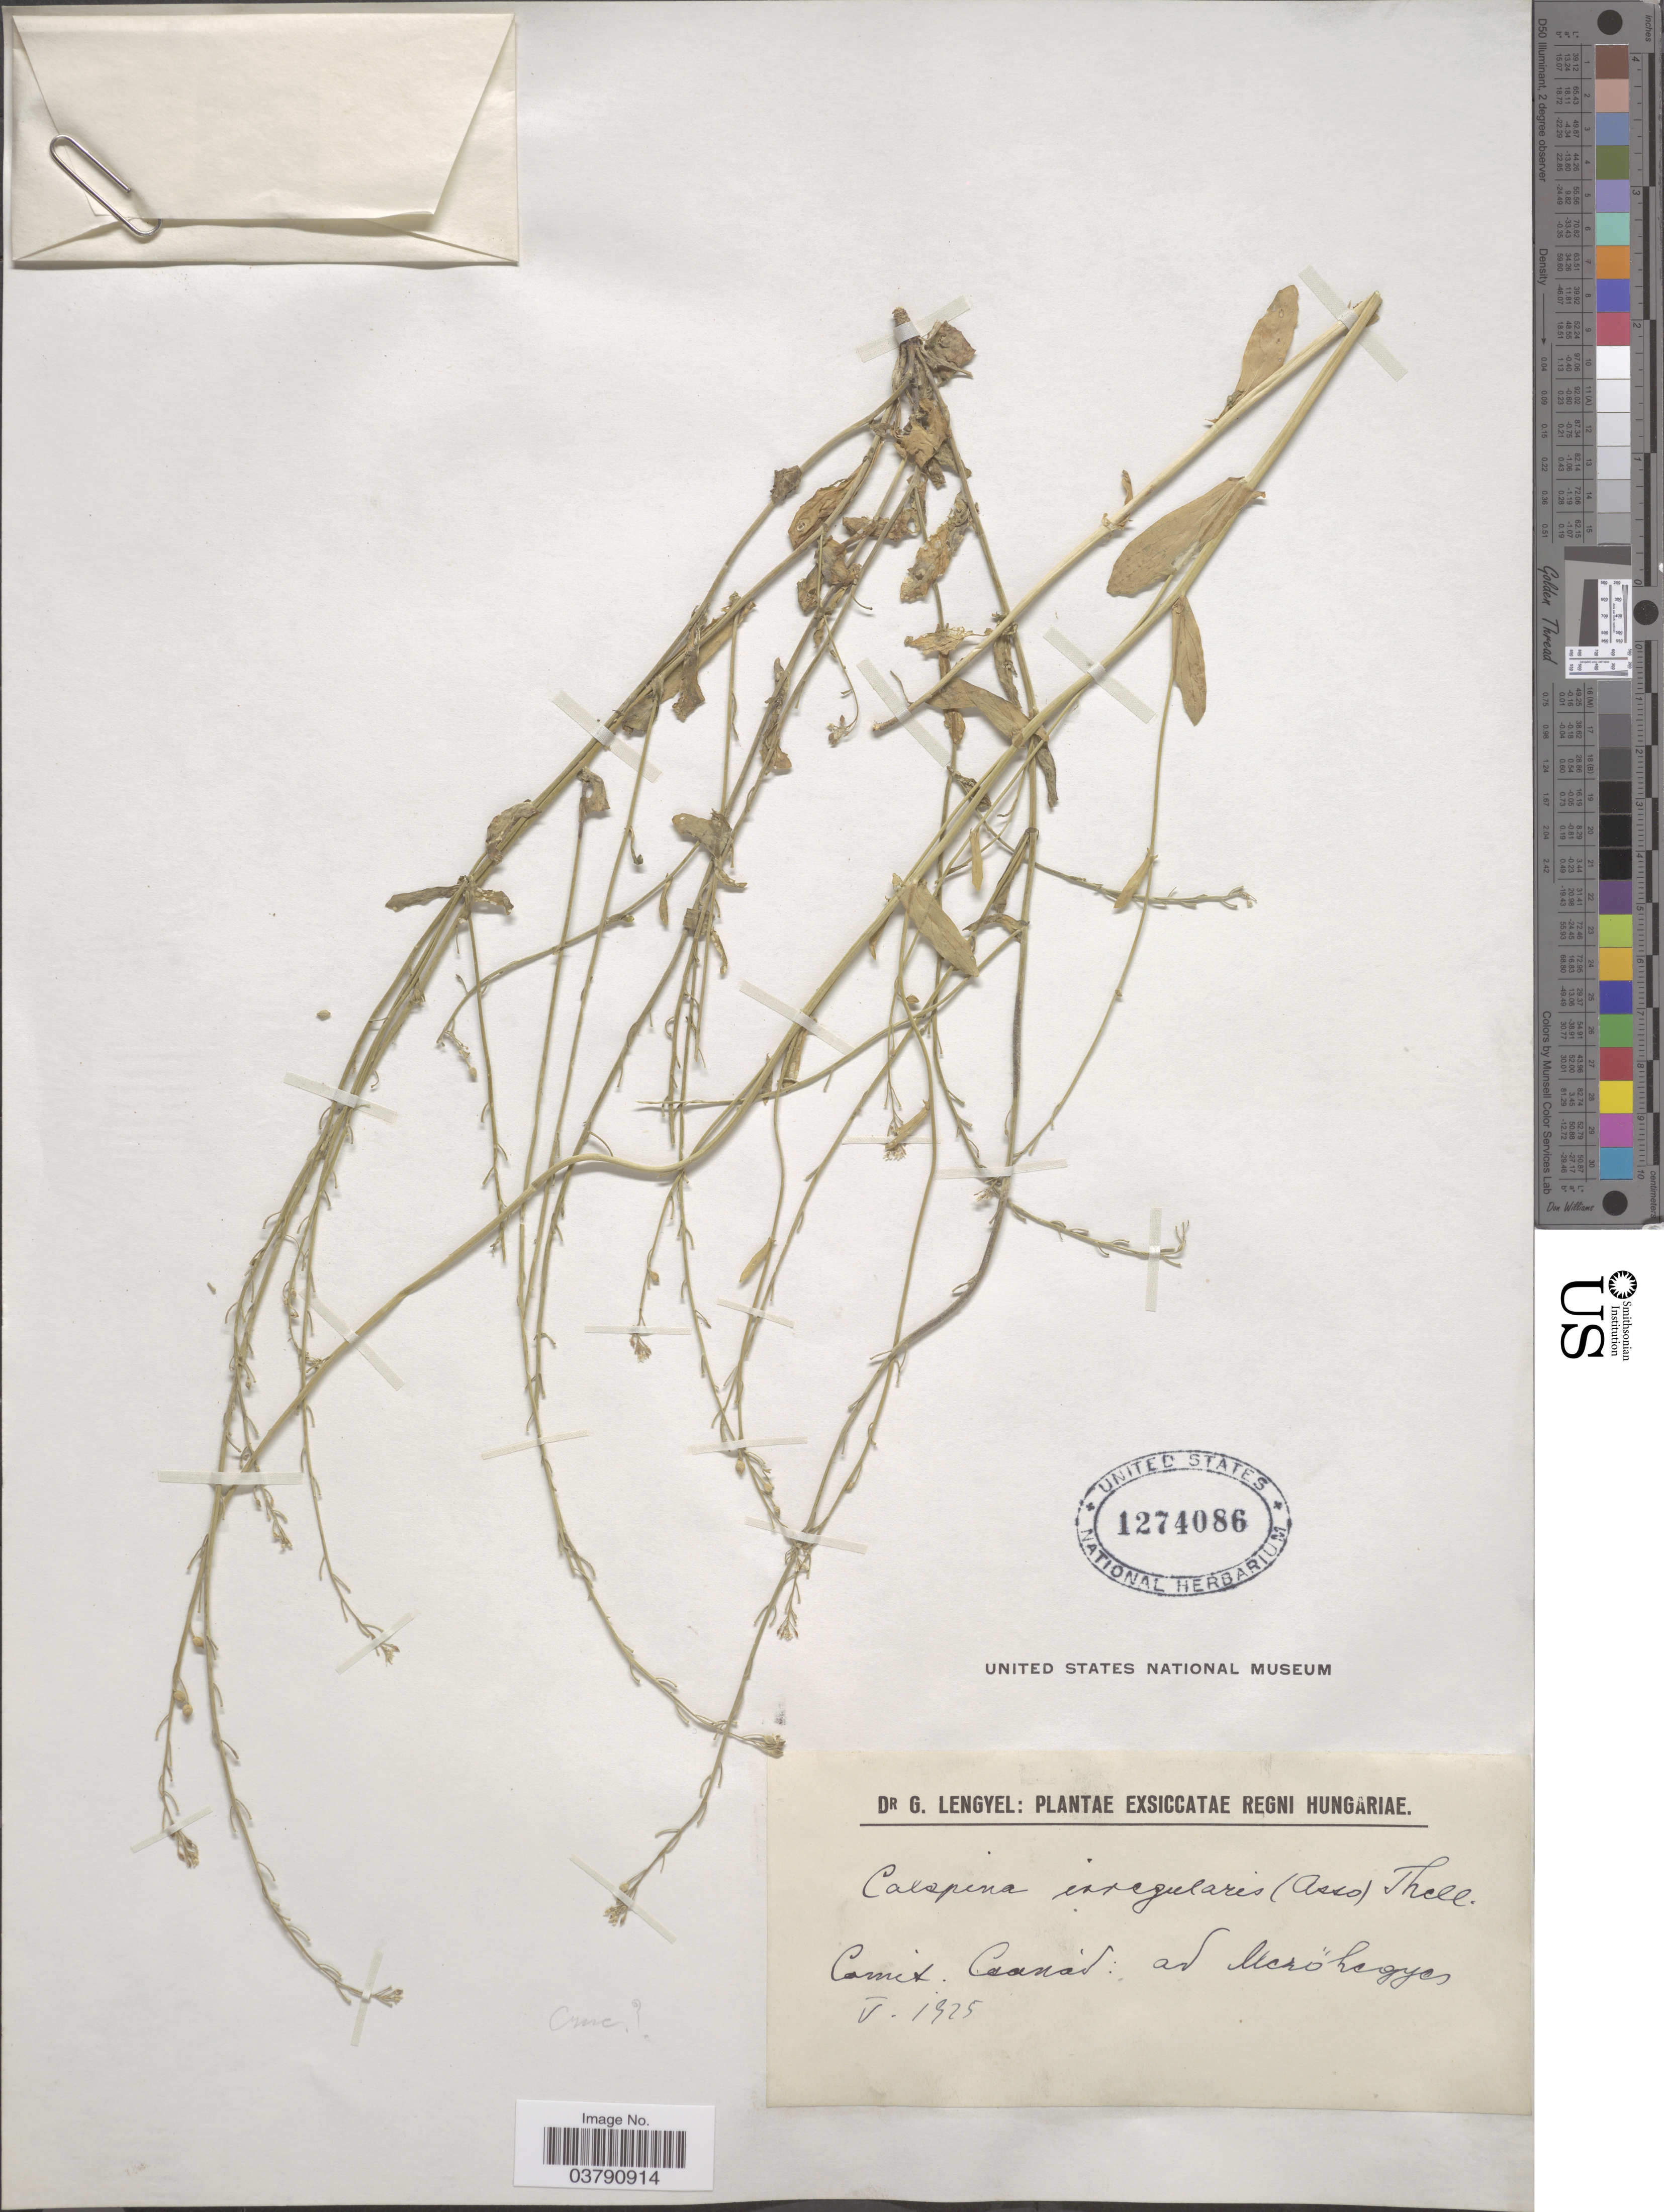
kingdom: Plantae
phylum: Tracheophyta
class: Magnoliopsida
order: Brassicales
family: Brassicaceae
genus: Calepina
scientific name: Calepina irregularis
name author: (Asso) Thell.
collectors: G. Lengyel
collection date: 1925-05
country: Hungary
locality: Regni Hungariae. Carnix Cesanav: av ltczöhegyes. [interpreted]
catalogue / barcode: US 1274086